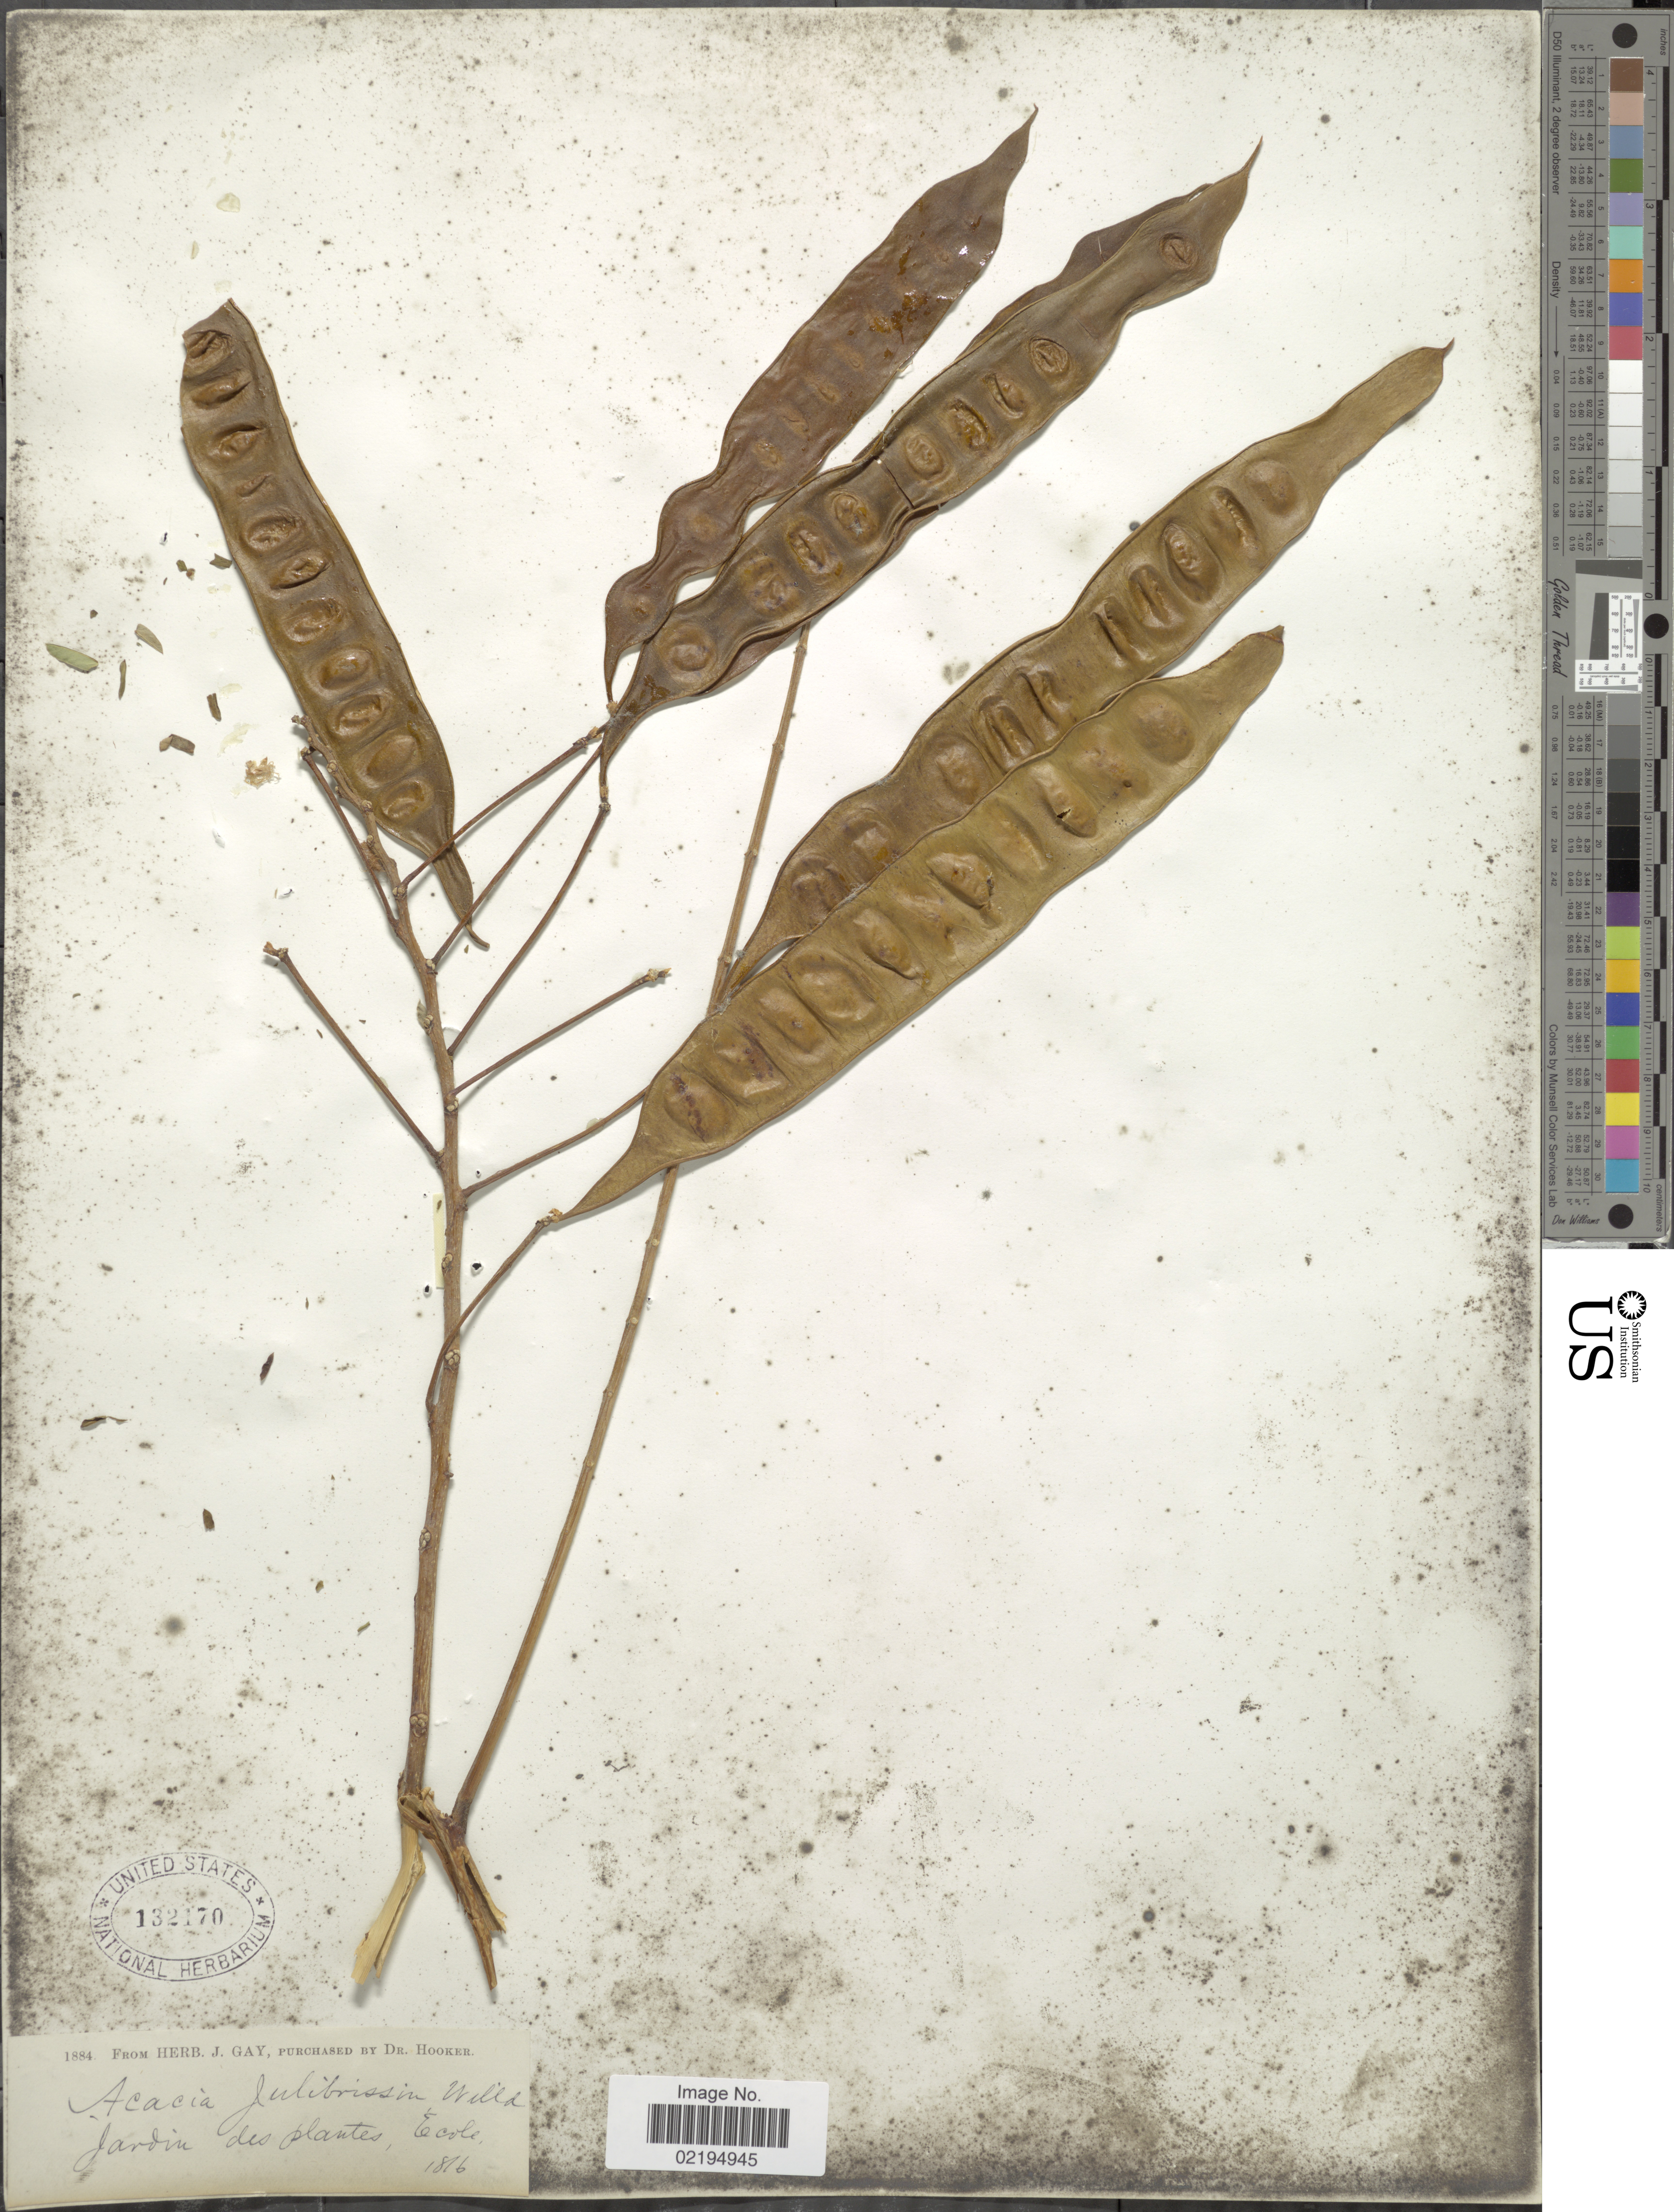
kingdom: Plantae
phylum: Tracheophyta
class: Magnoliopsida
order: Fabales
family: Fabaceae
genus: Albizia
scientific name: Albizia julibrissin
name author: Durazz.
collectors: ex herb. J. Gay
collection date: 1816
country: France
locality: Jardin des plantes, Ecole. [interpreted]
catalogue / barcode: US 132170